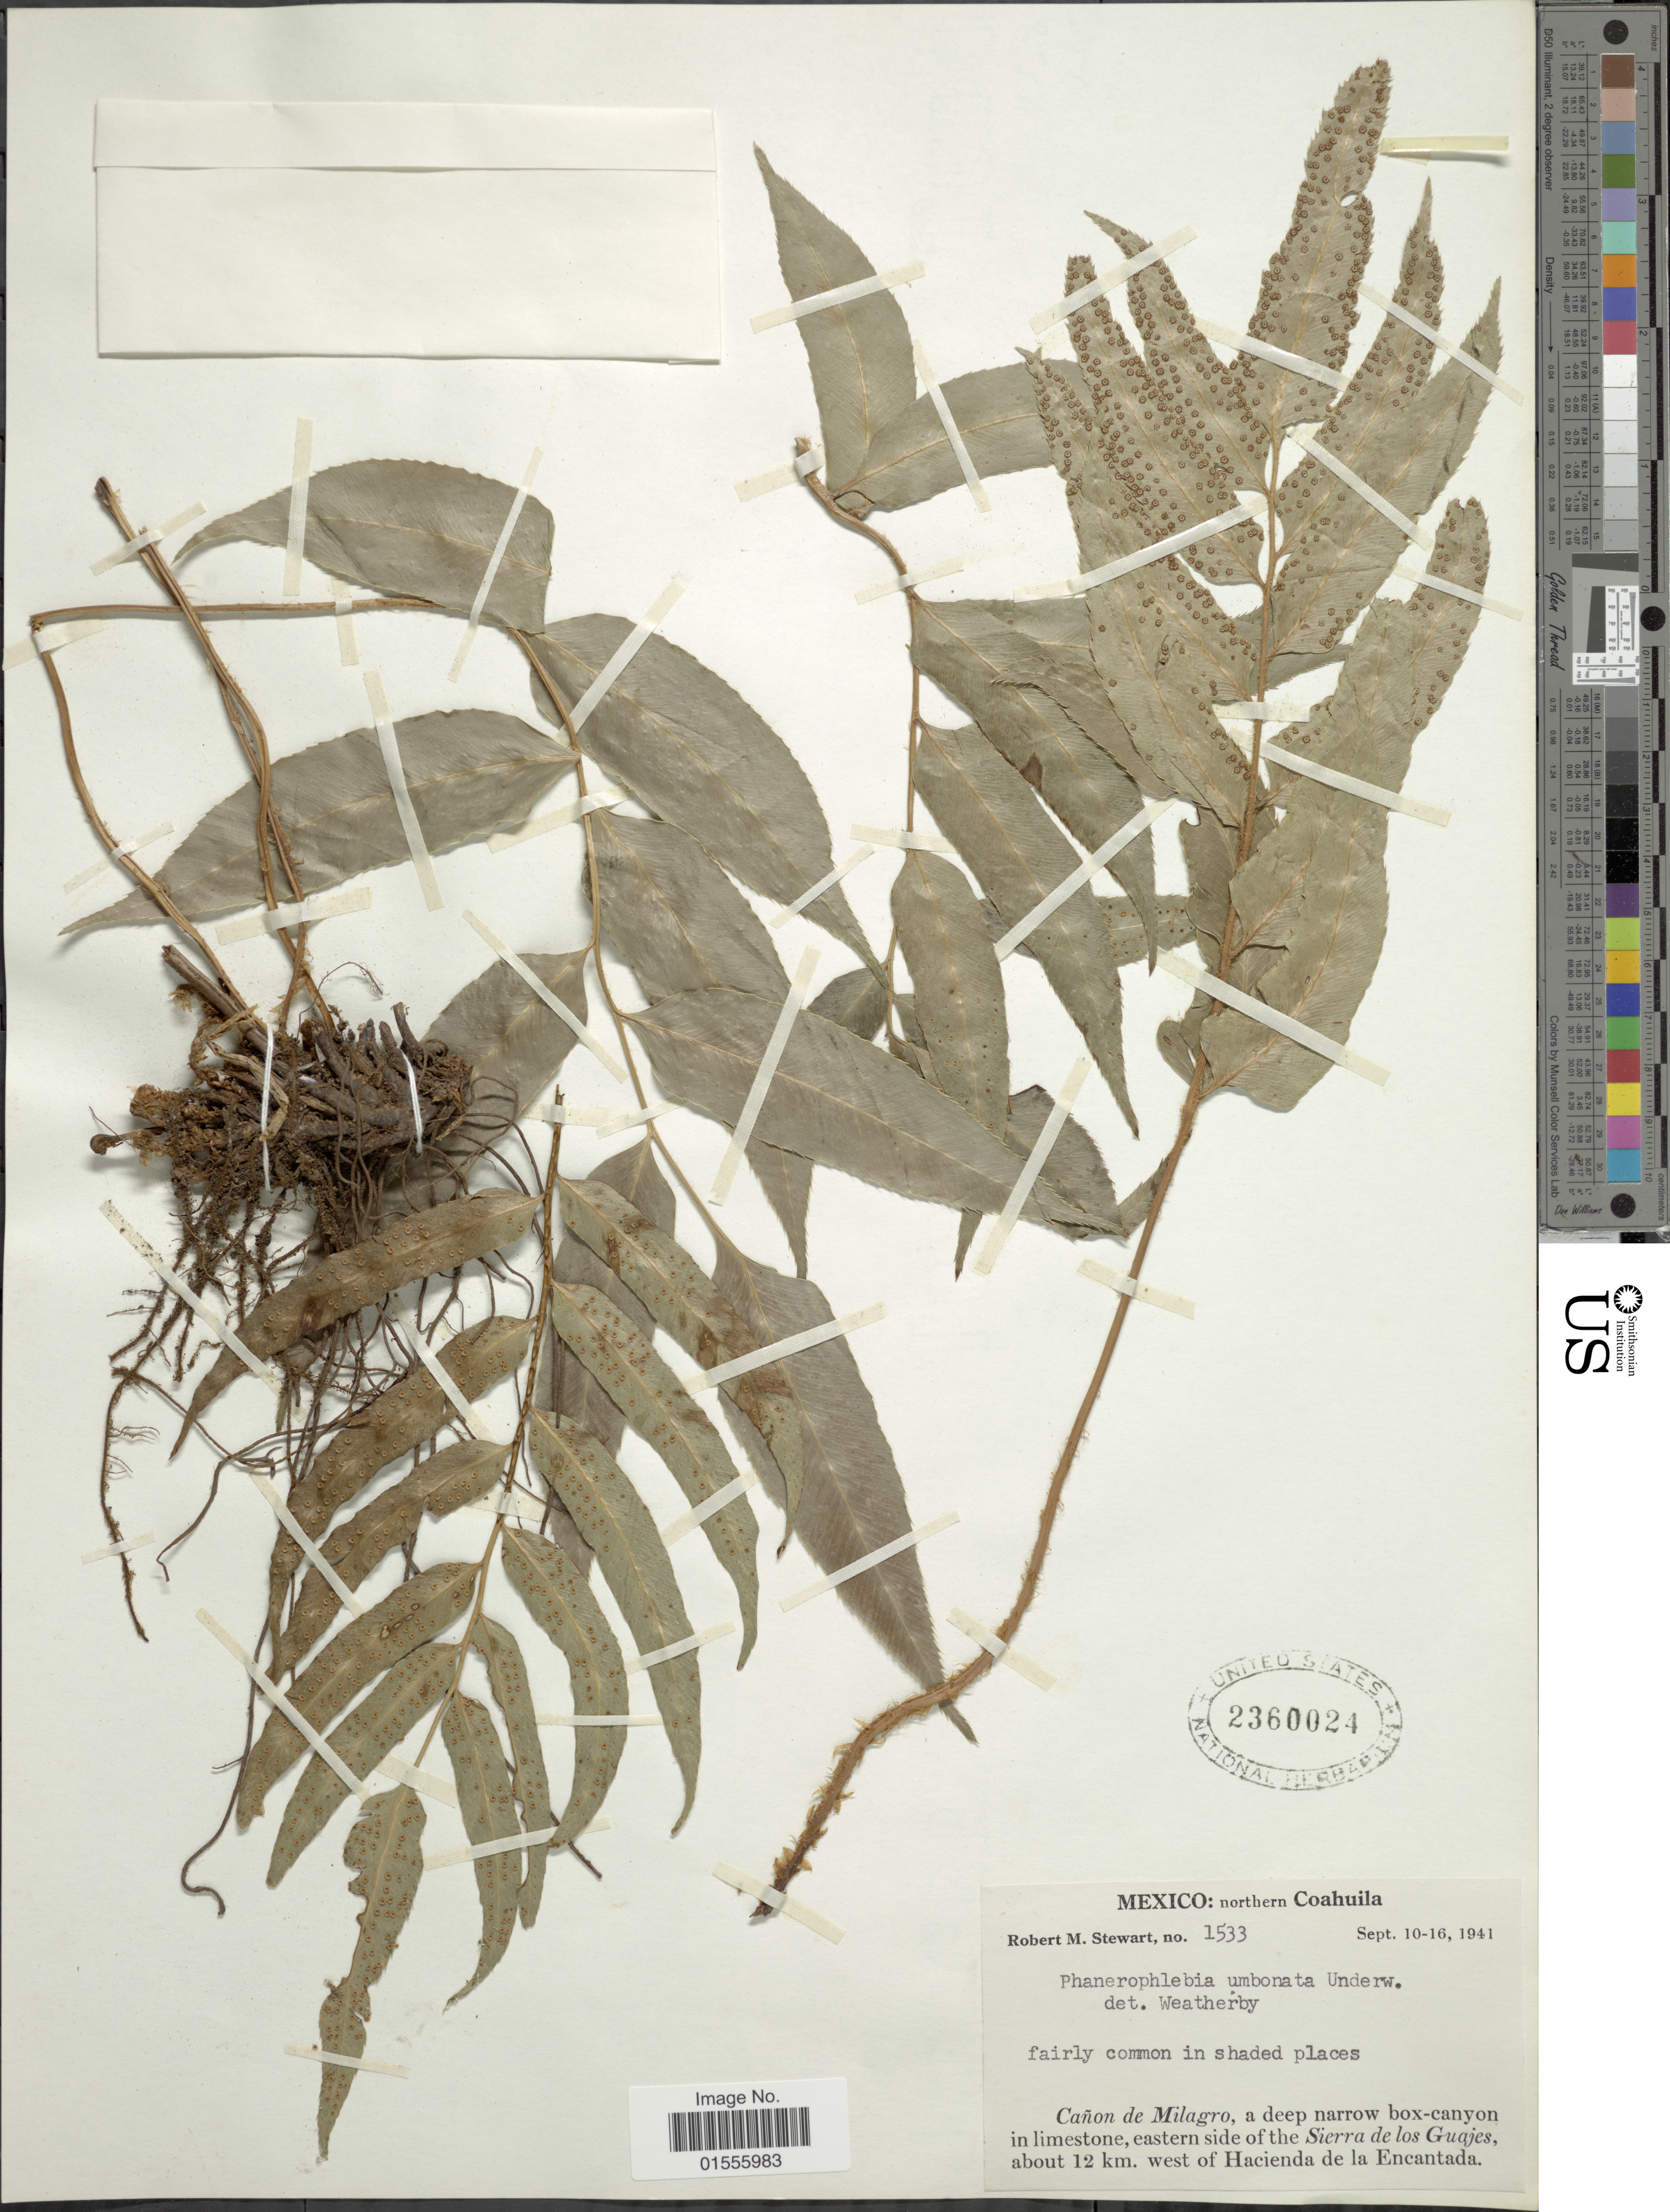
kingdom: Plantae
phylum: Tracheophyta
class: Polypodiopsida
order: Polypodiales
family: Dryopteridaceae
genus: Phanerophlebia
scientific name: Phanerophlebia umbonata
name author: Underw.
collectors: R. M. Stewart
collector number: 1533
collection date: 1941-09-10/1941-09-16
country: Mexico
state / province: Coahuila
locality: Northern Coahuila, Cañon de Milagro, a deep narrow box-canyon in limestone, eastern side of the Sierra de los Guajes, about 12 km. west of Hacienda de la Encantada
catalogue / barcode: US 2360024